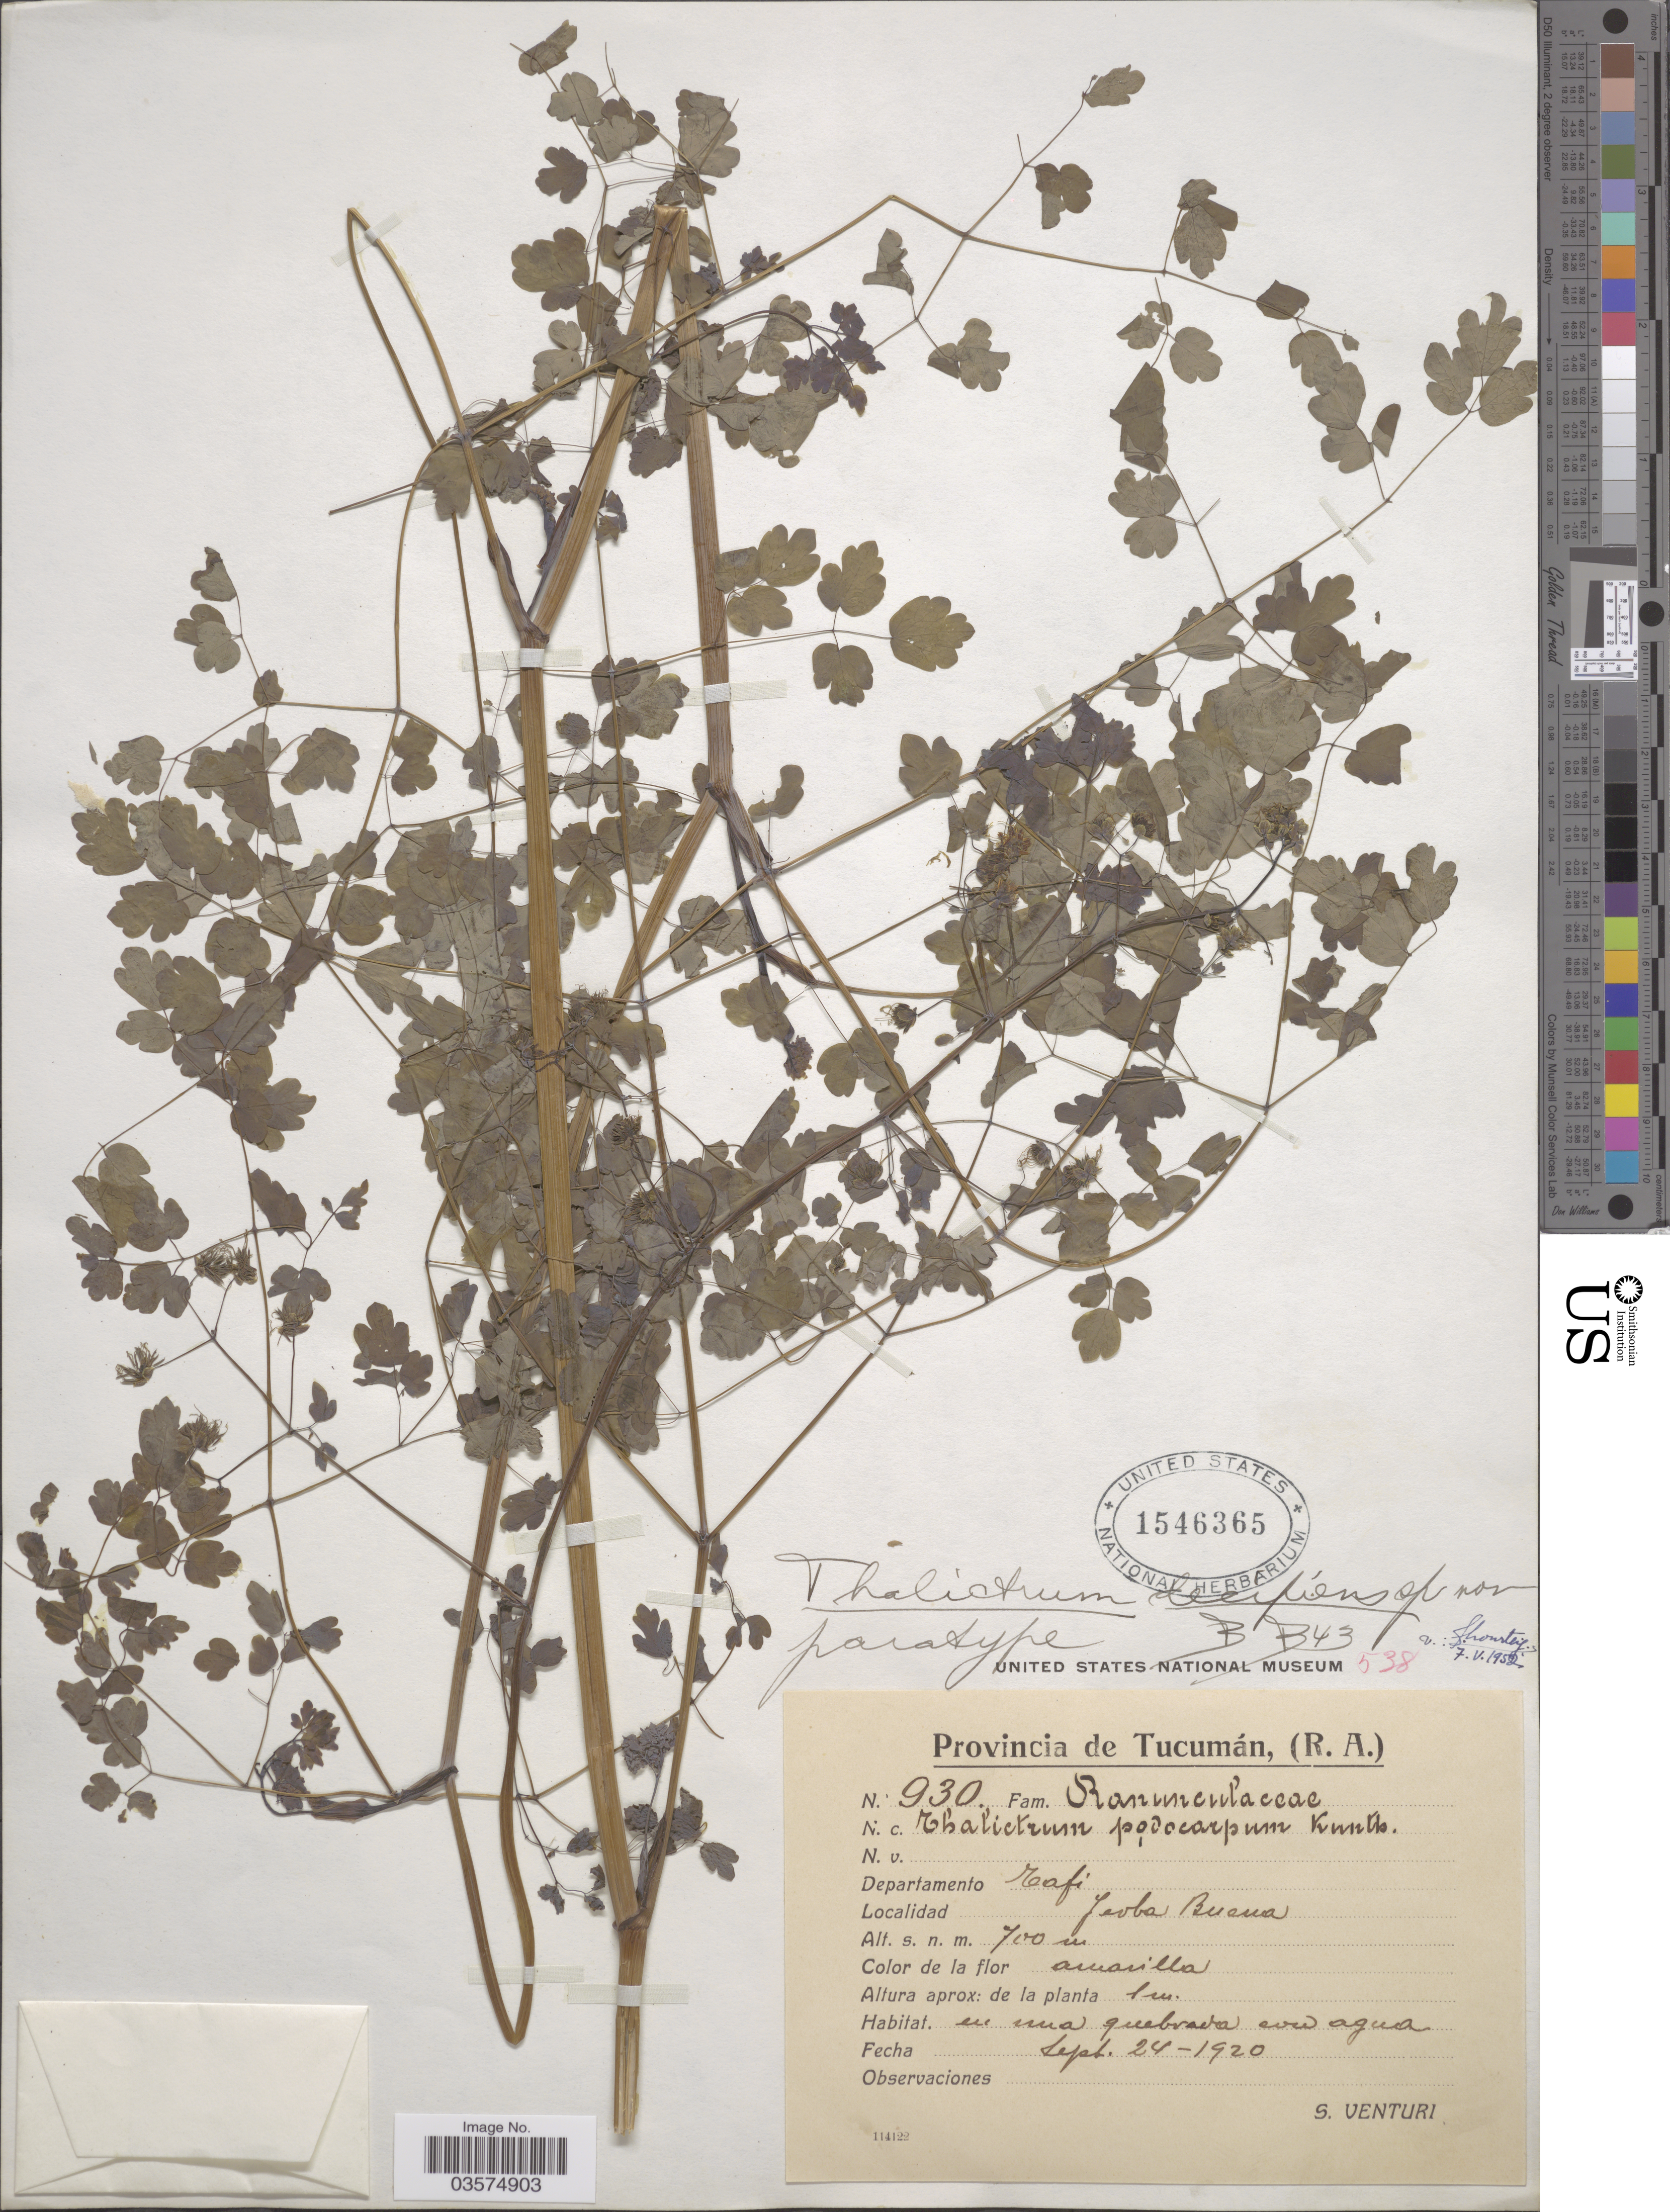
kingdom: Plantae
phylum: Tracheophyta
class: Magnoliopsida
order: Ranunculales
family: Ranunculaceae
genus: Thalictrum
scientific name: Thalictrum decipiens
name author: B. Boivin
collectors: S. Venturi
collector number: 930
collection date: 1920-09-24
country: Argentina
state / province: Tucuman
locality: Departamento Tafi. Yerba Buena.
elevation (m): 700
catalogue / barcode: US 1546365